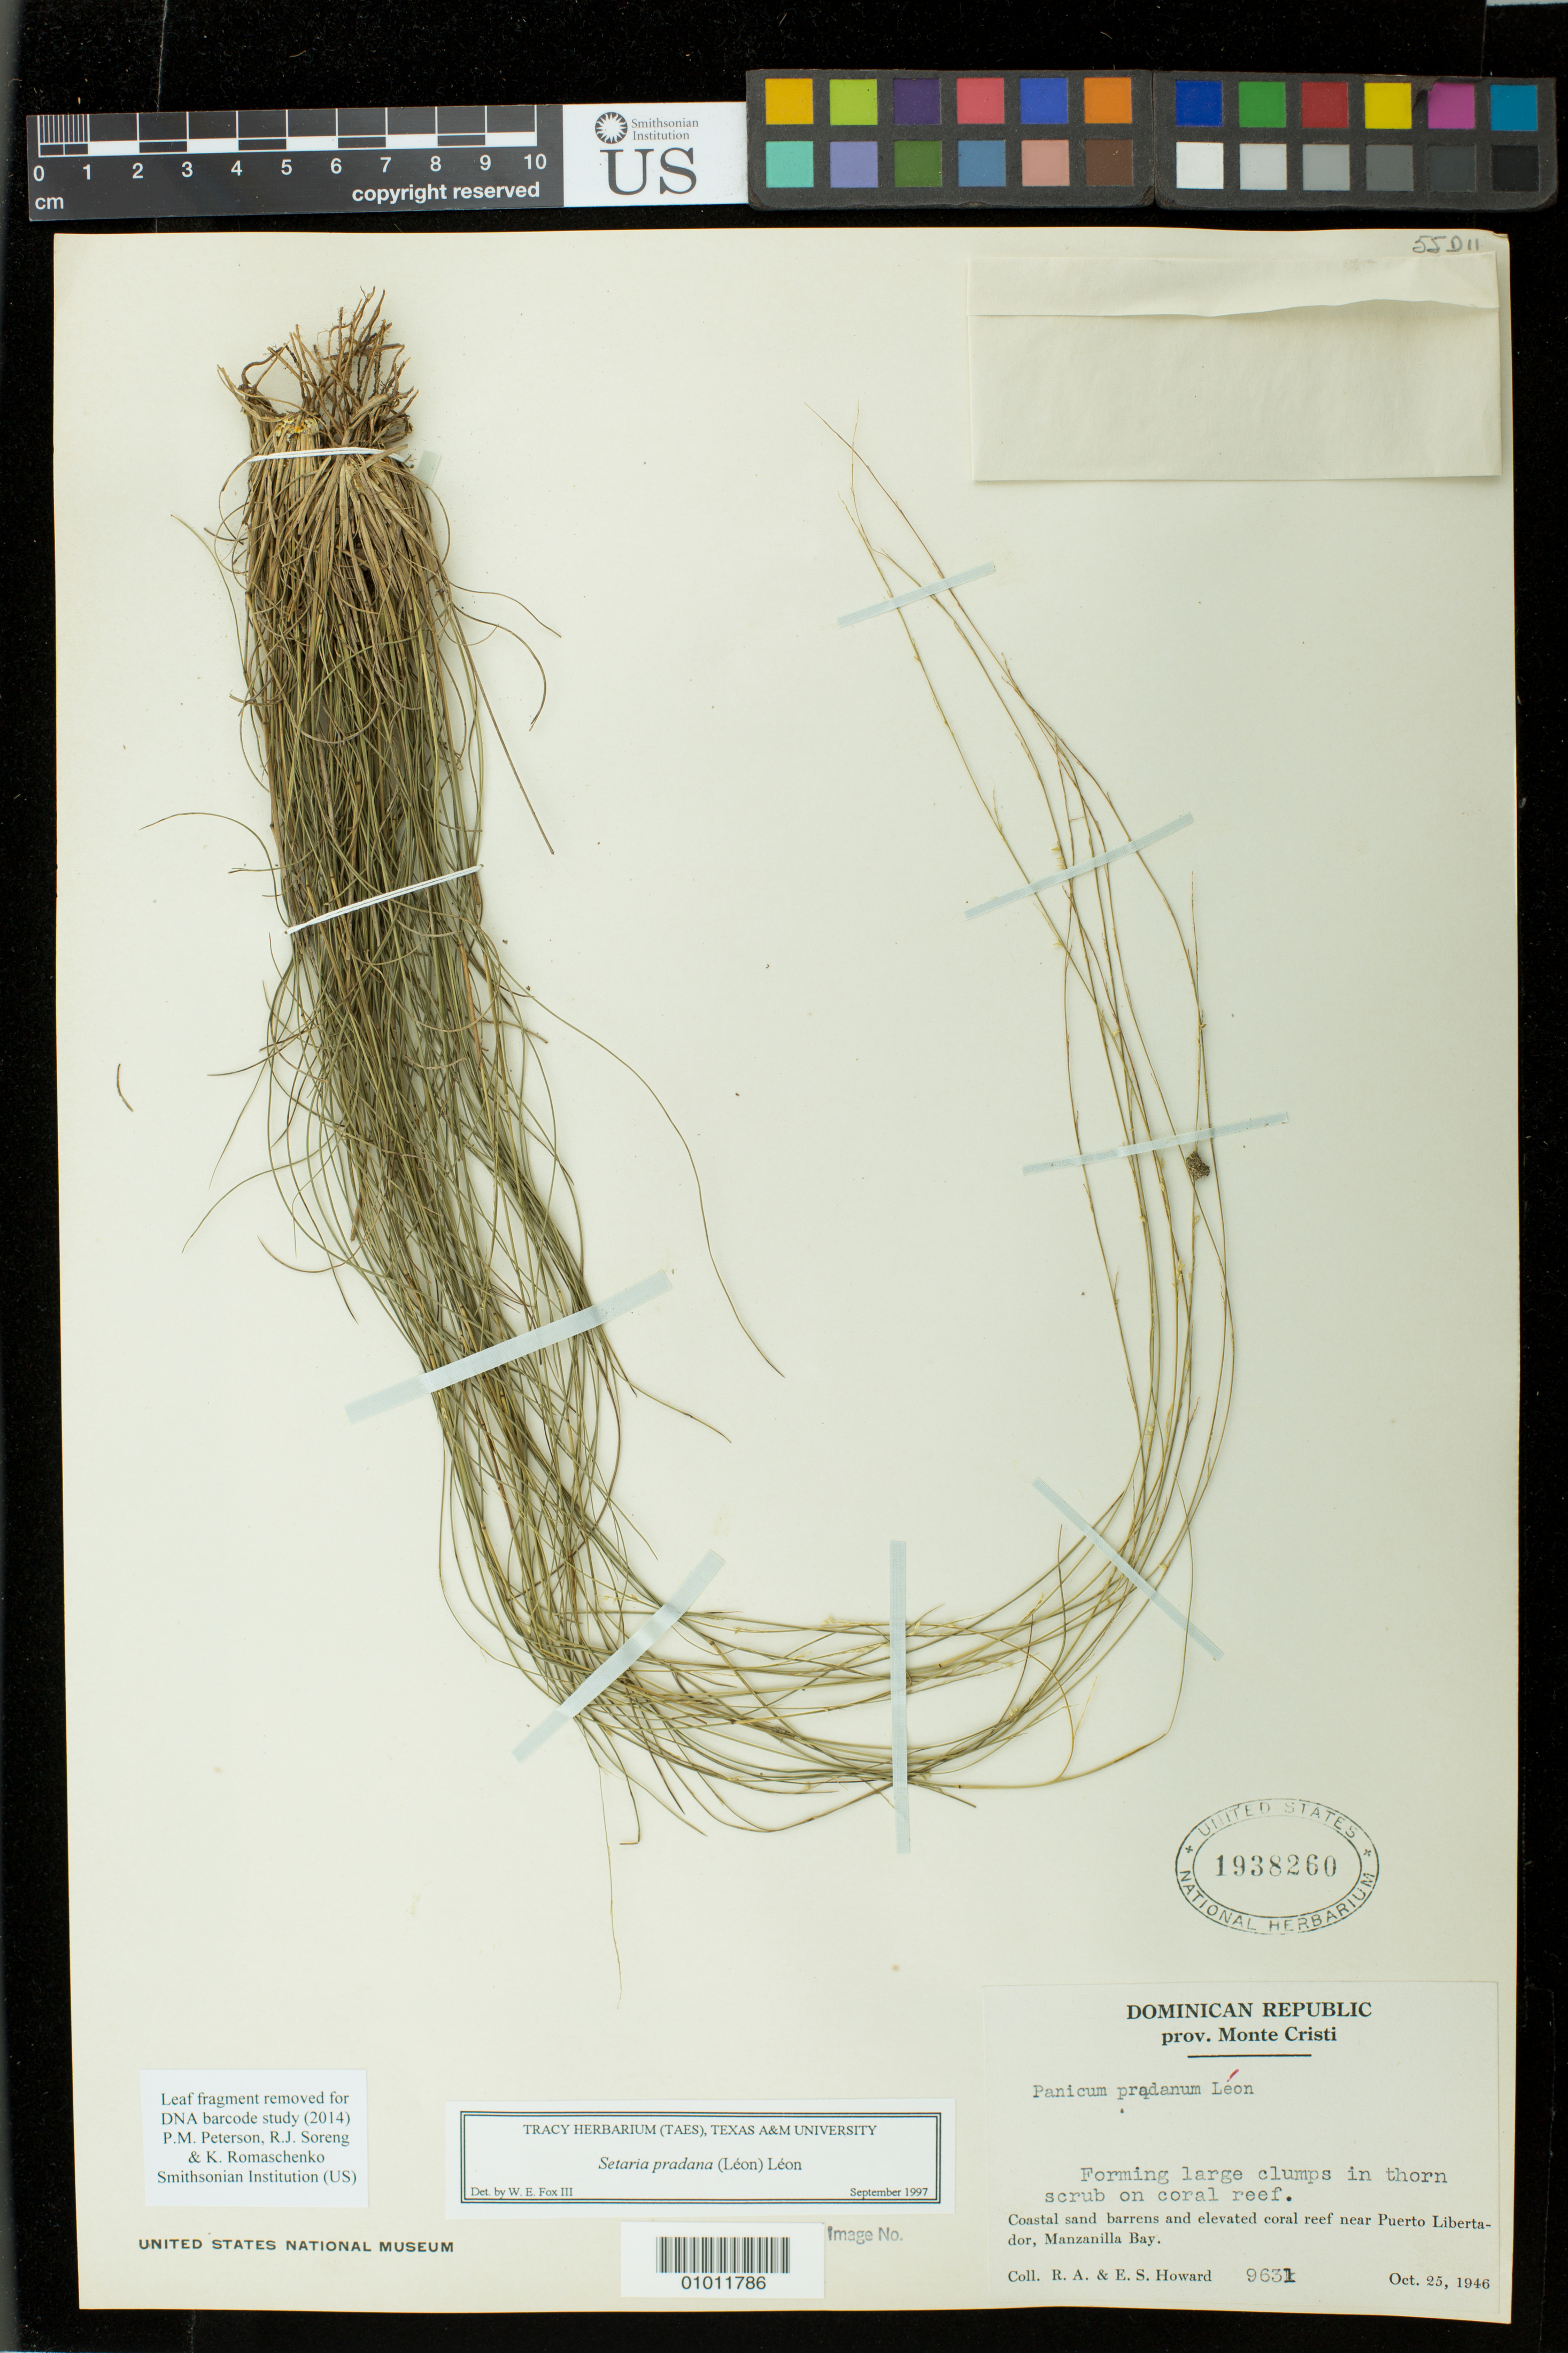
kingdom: Plantae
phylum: Tracheophyta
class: Liliopsida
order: Poales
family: Poaceae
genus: Panicum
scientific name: Panicum pradanum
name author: León ex Hitchc.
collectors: R. A. Howard & E. S. Howard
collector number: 9631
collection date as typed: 25 Oct 1946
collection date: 1946-10-25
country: Dominican Republic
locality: Near Puerto Libertador, Manzanilla Bay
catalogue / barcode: US 1938260